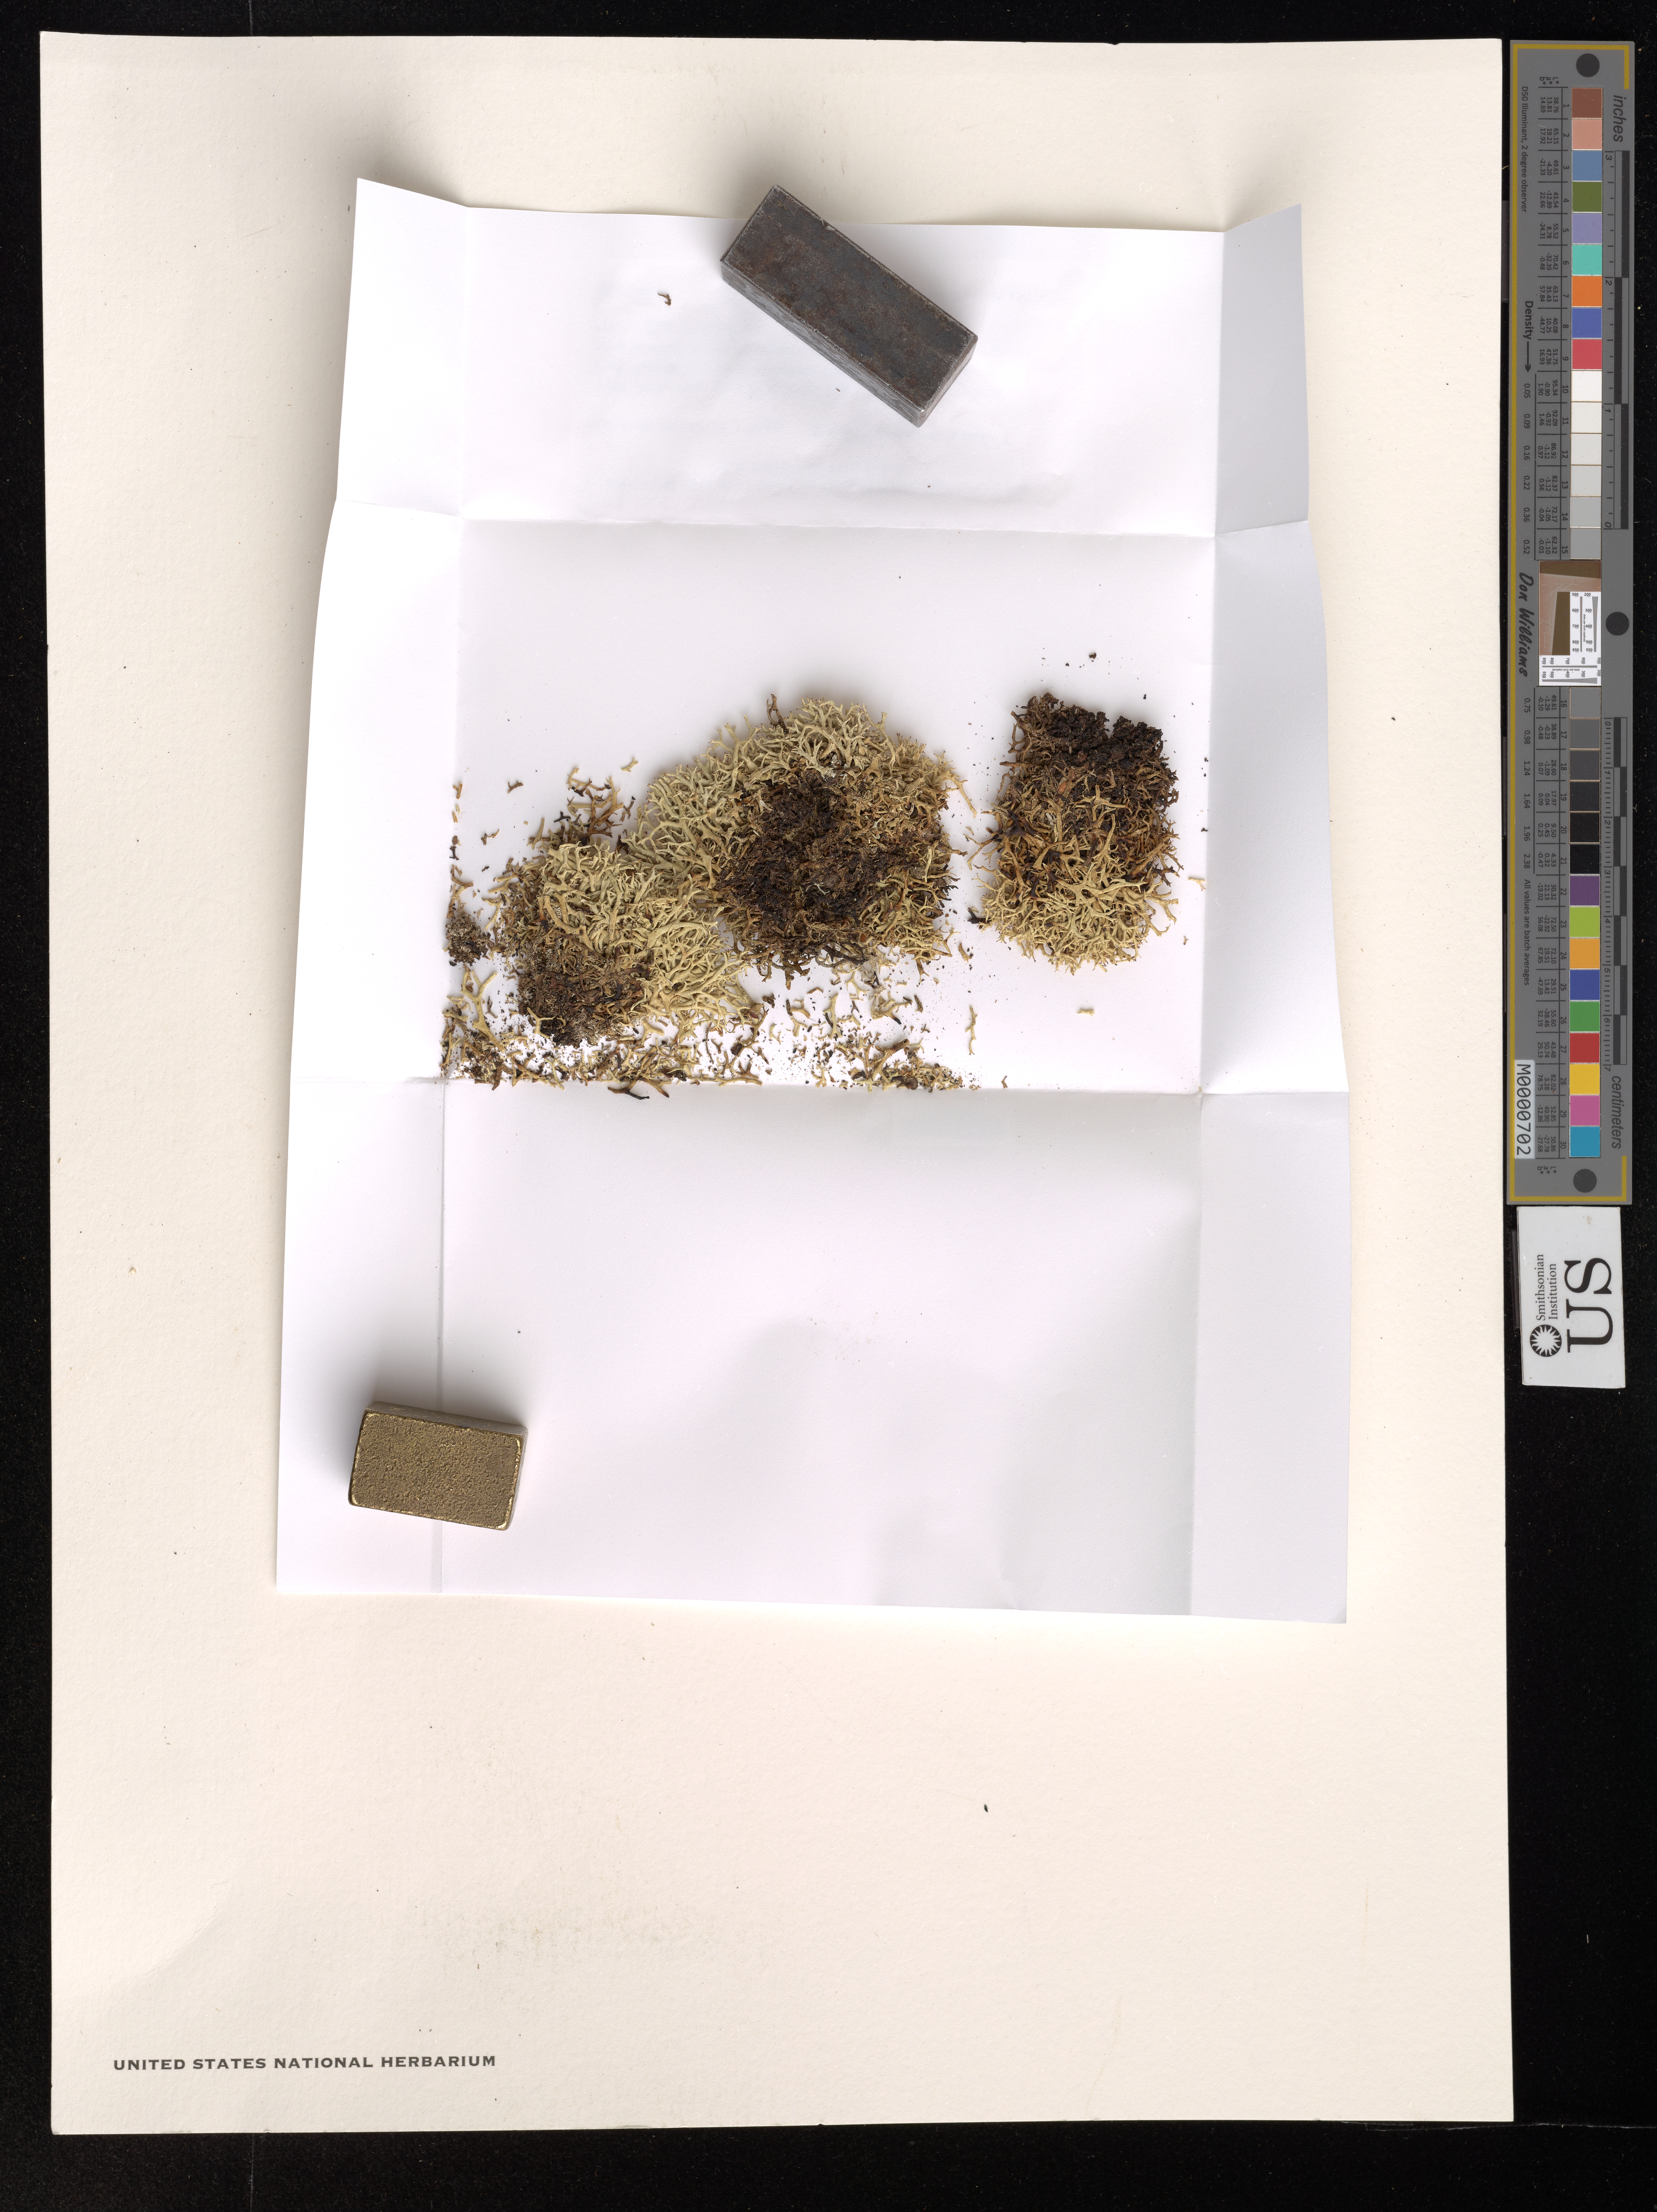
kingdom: Fungi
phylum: Ascomycota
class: Lecanoromycetes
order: Lecanorales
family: Cladoniaceae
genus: Cladonia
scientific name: Cladonia uncialis subsp. uncialis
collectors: T. T. Ahti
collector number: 43076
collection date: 1984-05-20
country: United States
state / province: Virginia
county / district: Page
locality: Page Co.: Blue Ridge Mts., Shenandoah National Park, Lower Hawksbill Mountain Trail.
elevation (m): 950